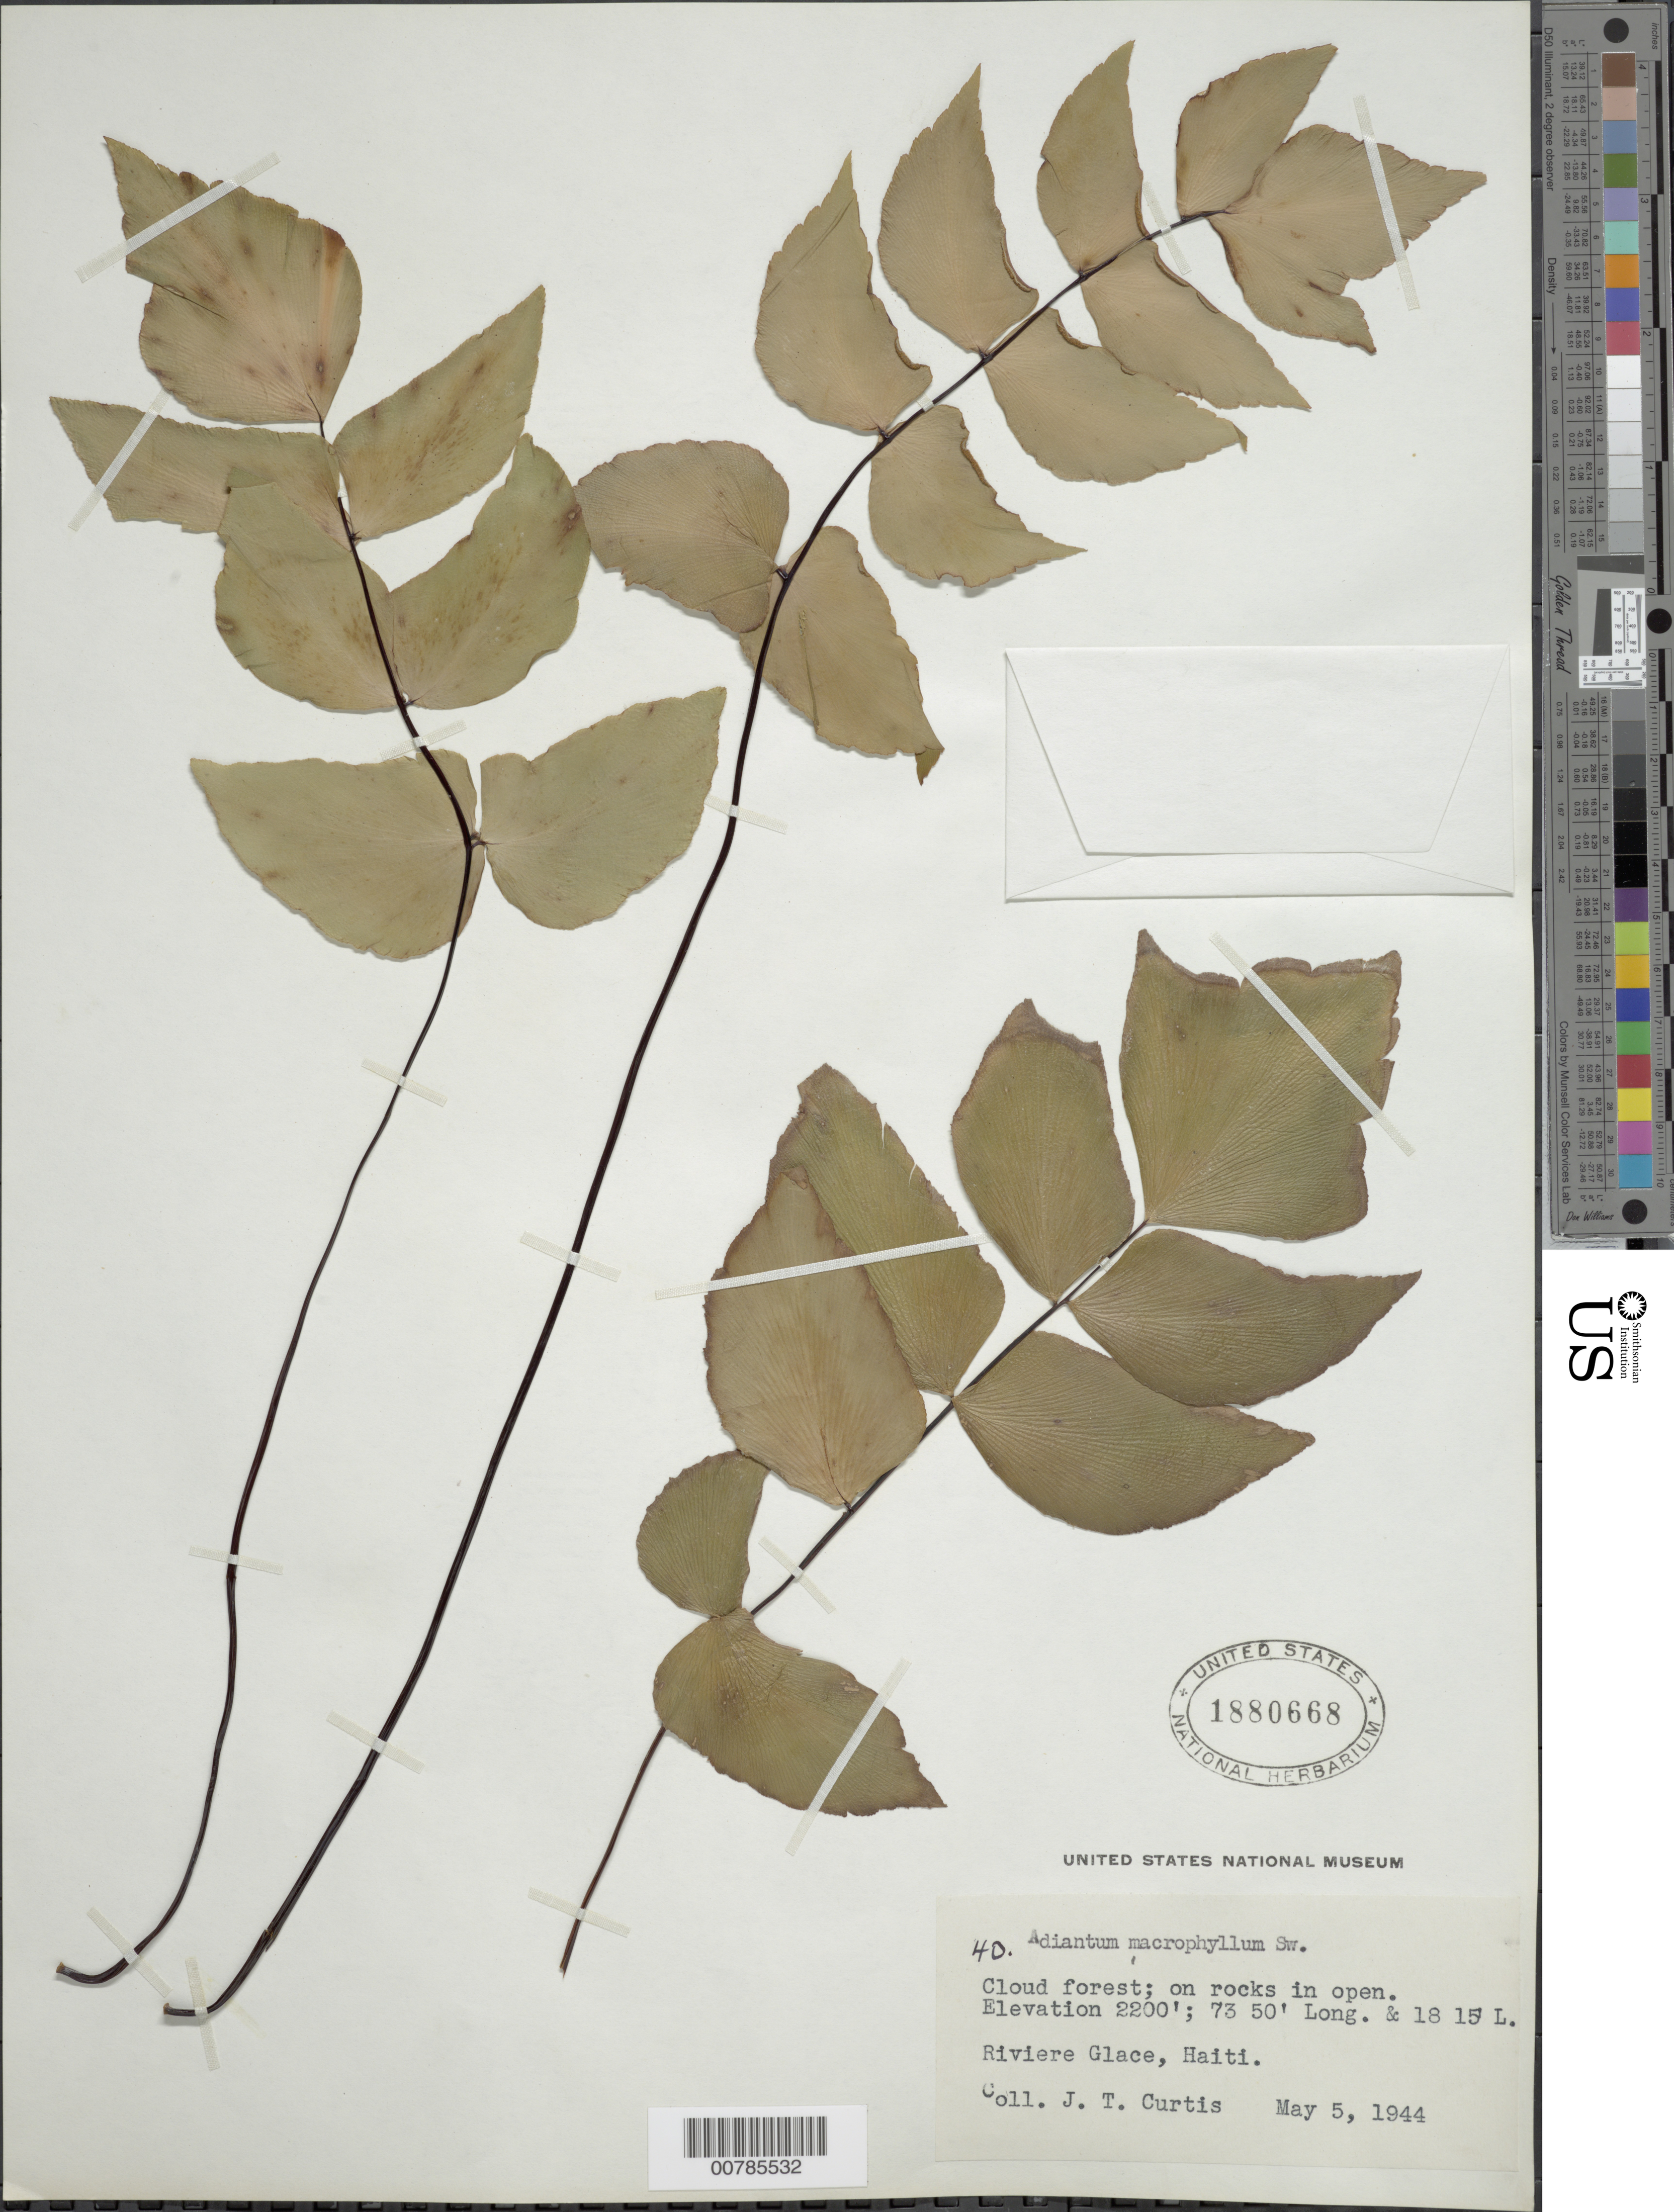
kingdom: Plantae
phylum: Tracheophyta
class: Polypodiopsida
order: Polypodiales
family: Pteridaceae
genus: Adiantum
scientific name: Adiantum macrophyllum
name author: Sw.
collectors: J. Curtis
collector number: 40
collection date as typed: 05 May 1944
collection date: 1944-05-05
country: Haiti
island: Hispaniola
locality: Riviere Glace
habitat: Cloud forest; on rocks in open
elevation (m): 671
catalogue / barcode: US 1880668